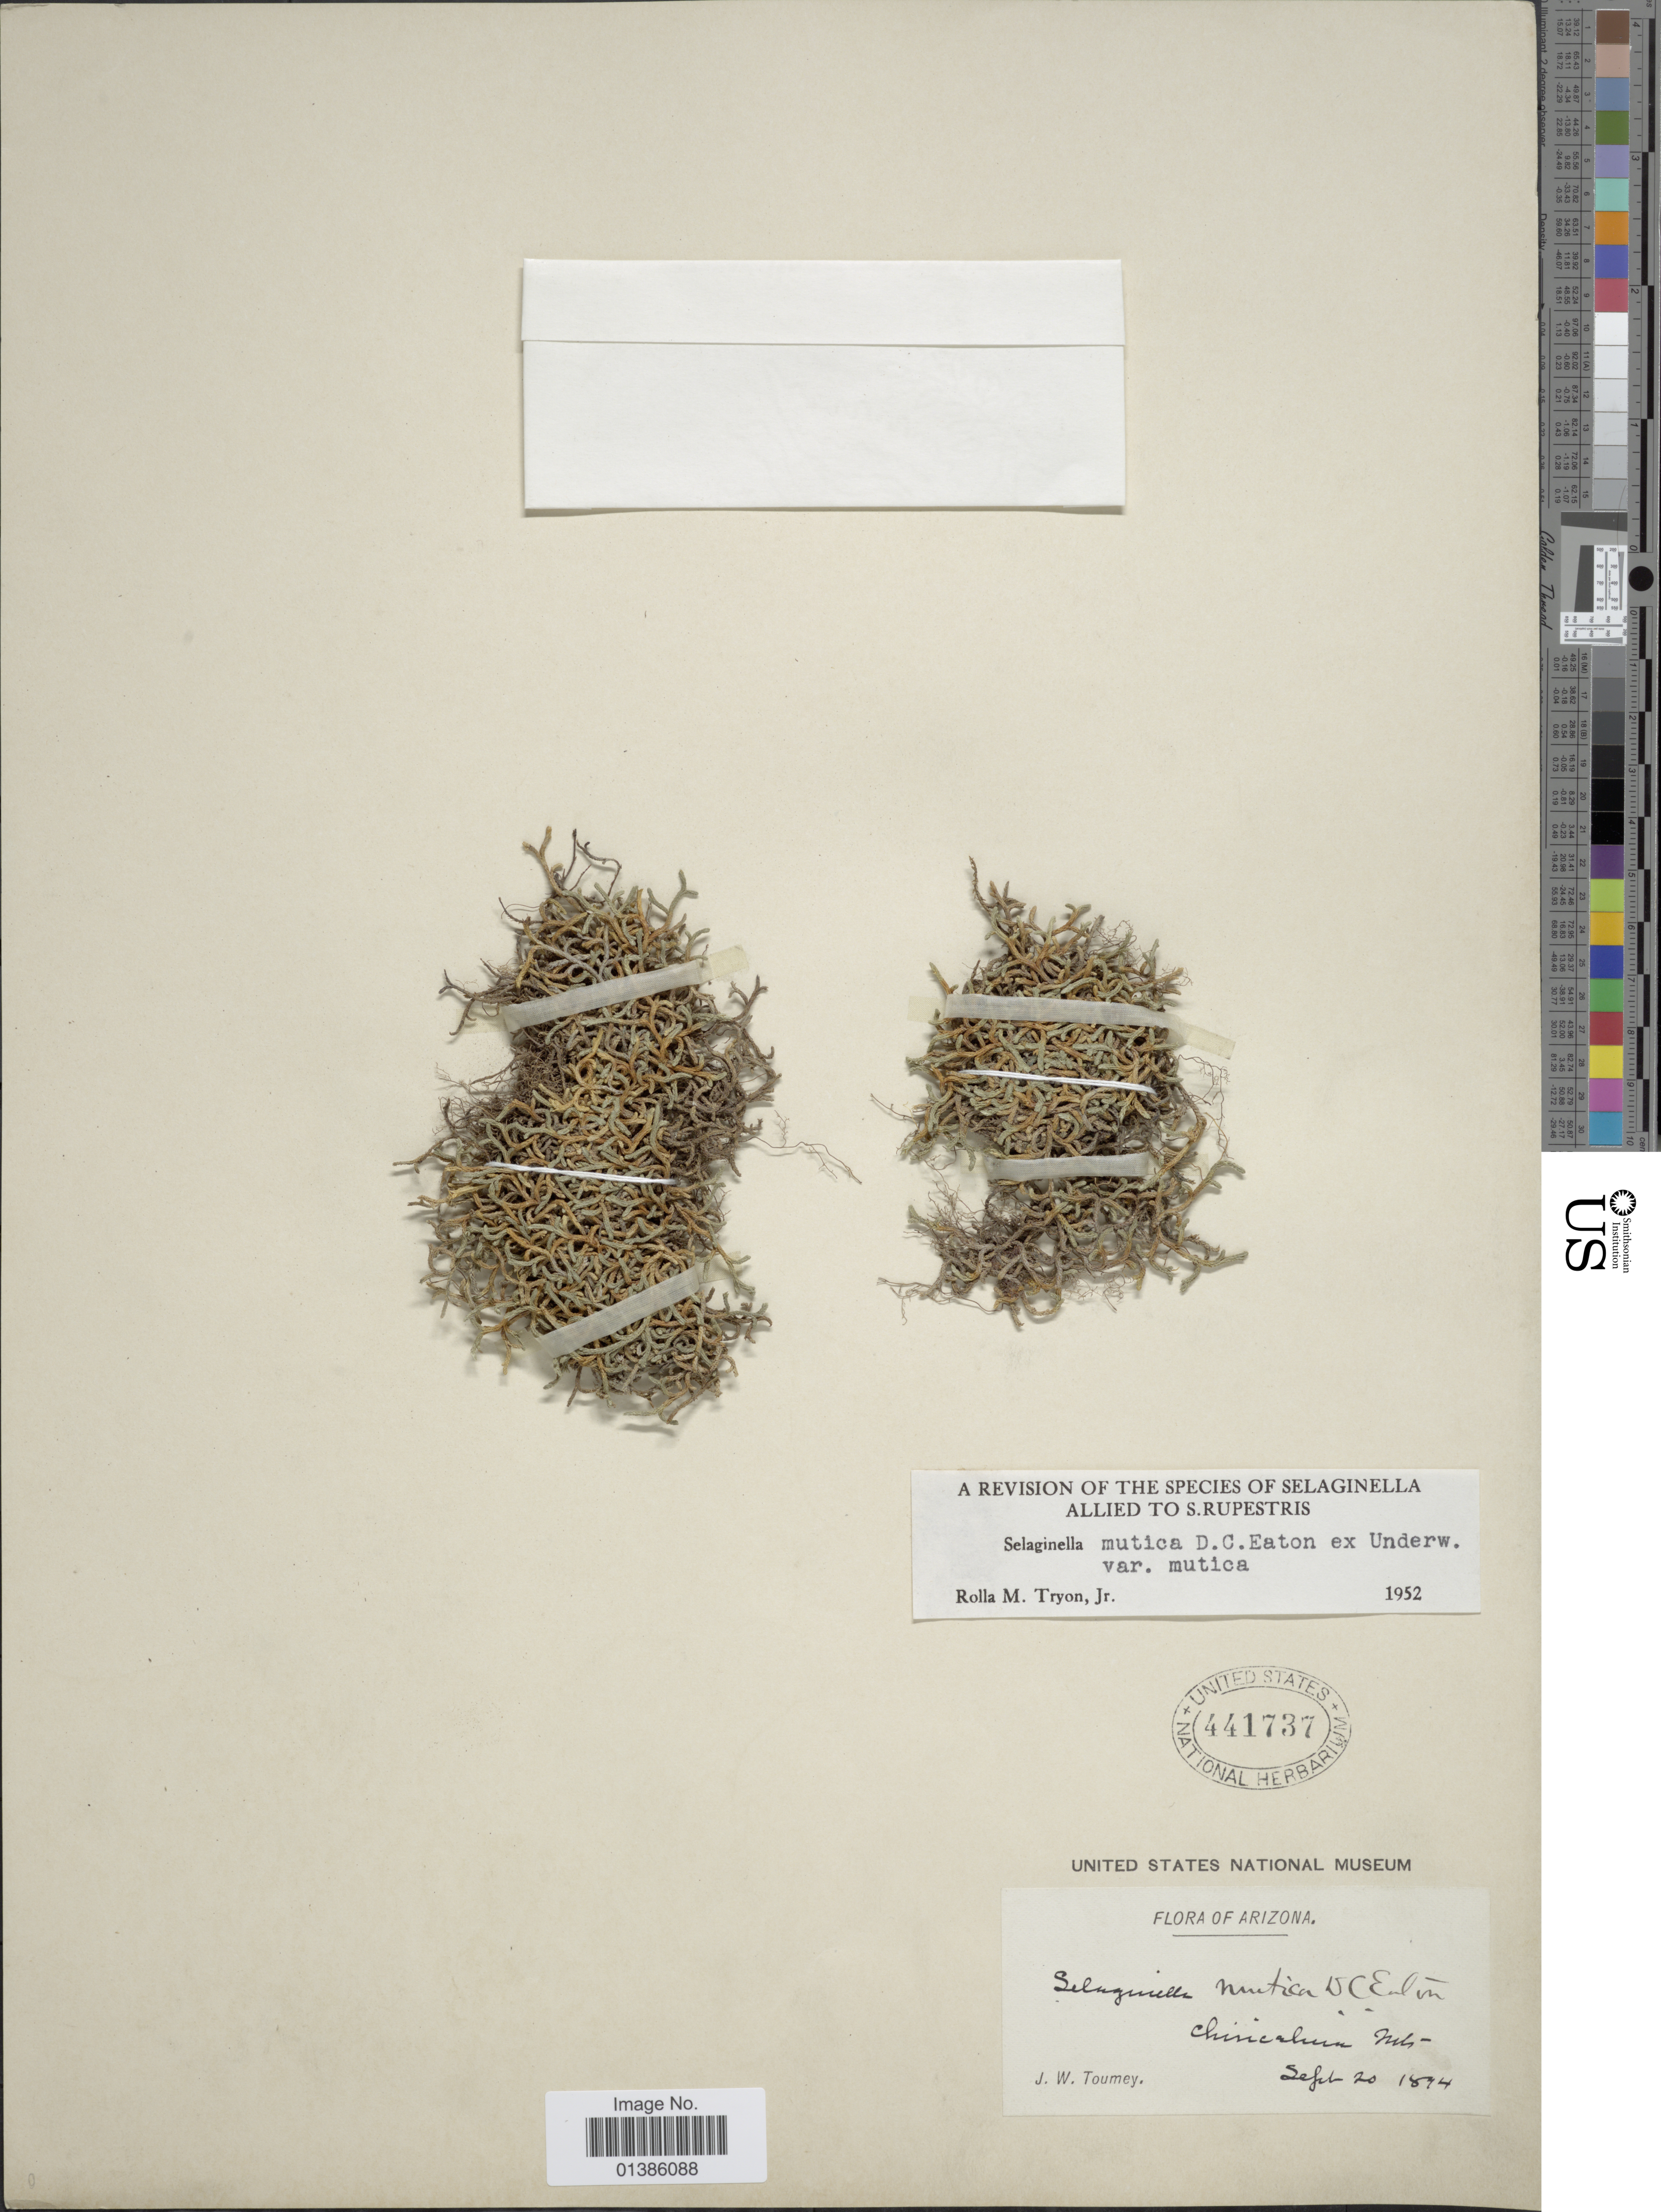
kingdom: Plantae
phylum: Tracheophyta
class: Lycopodiopsida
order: Selaginellales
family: Selaginellaceae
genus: Selaginella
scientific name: Selaginella mutica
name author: D.C. Eaton in Underw.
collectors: J. W. Toumey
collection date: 1894-09-20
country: United States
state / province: Arizona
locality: Chiricahua mts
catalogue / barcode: US 441737